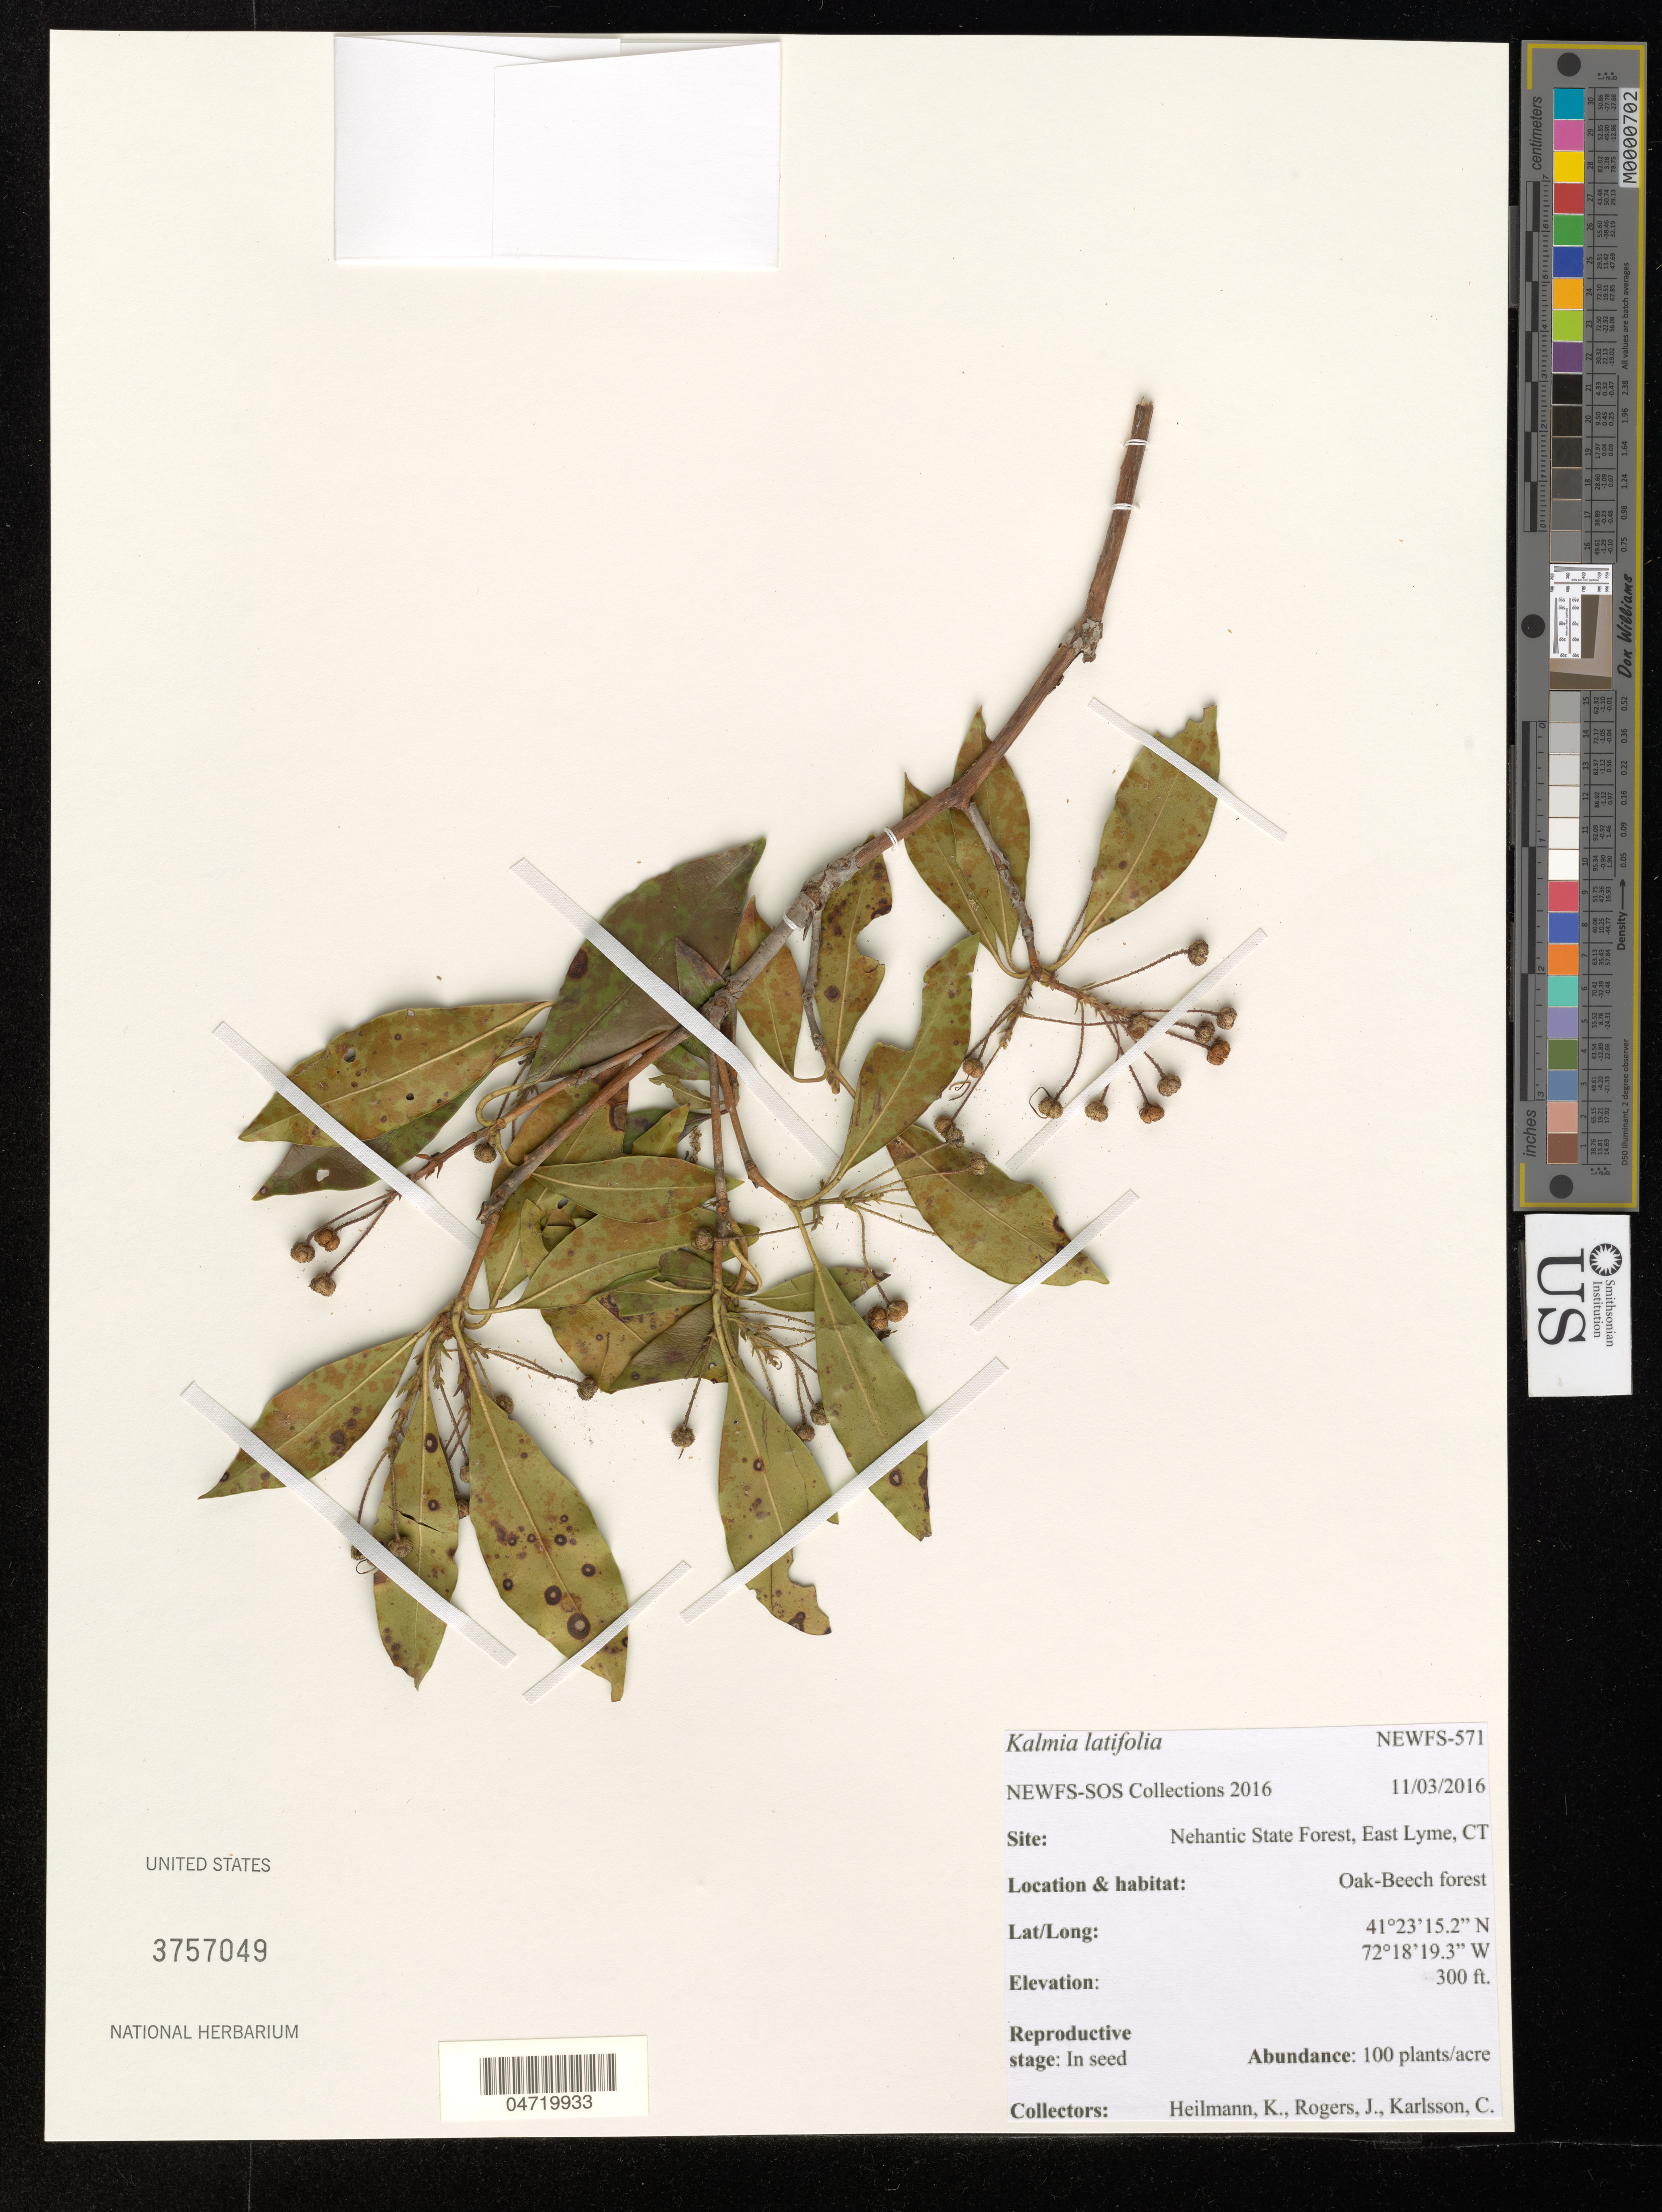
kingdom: Plantae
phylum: Tracheophyta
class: Magnoliopsida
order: Ericales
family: Ericaceae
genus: Kalmia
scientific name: Kalmia latifolia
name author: L.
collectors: K. Heilmann, J. Rogers & C. Karlsson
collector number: NEWFS-571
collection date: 2016-11-03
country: United States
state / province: Connecticut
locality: Site: Nehantic State Forest, East Lyme, CT. Oak-Beech forest.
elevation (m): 91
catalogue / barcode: US 3757049